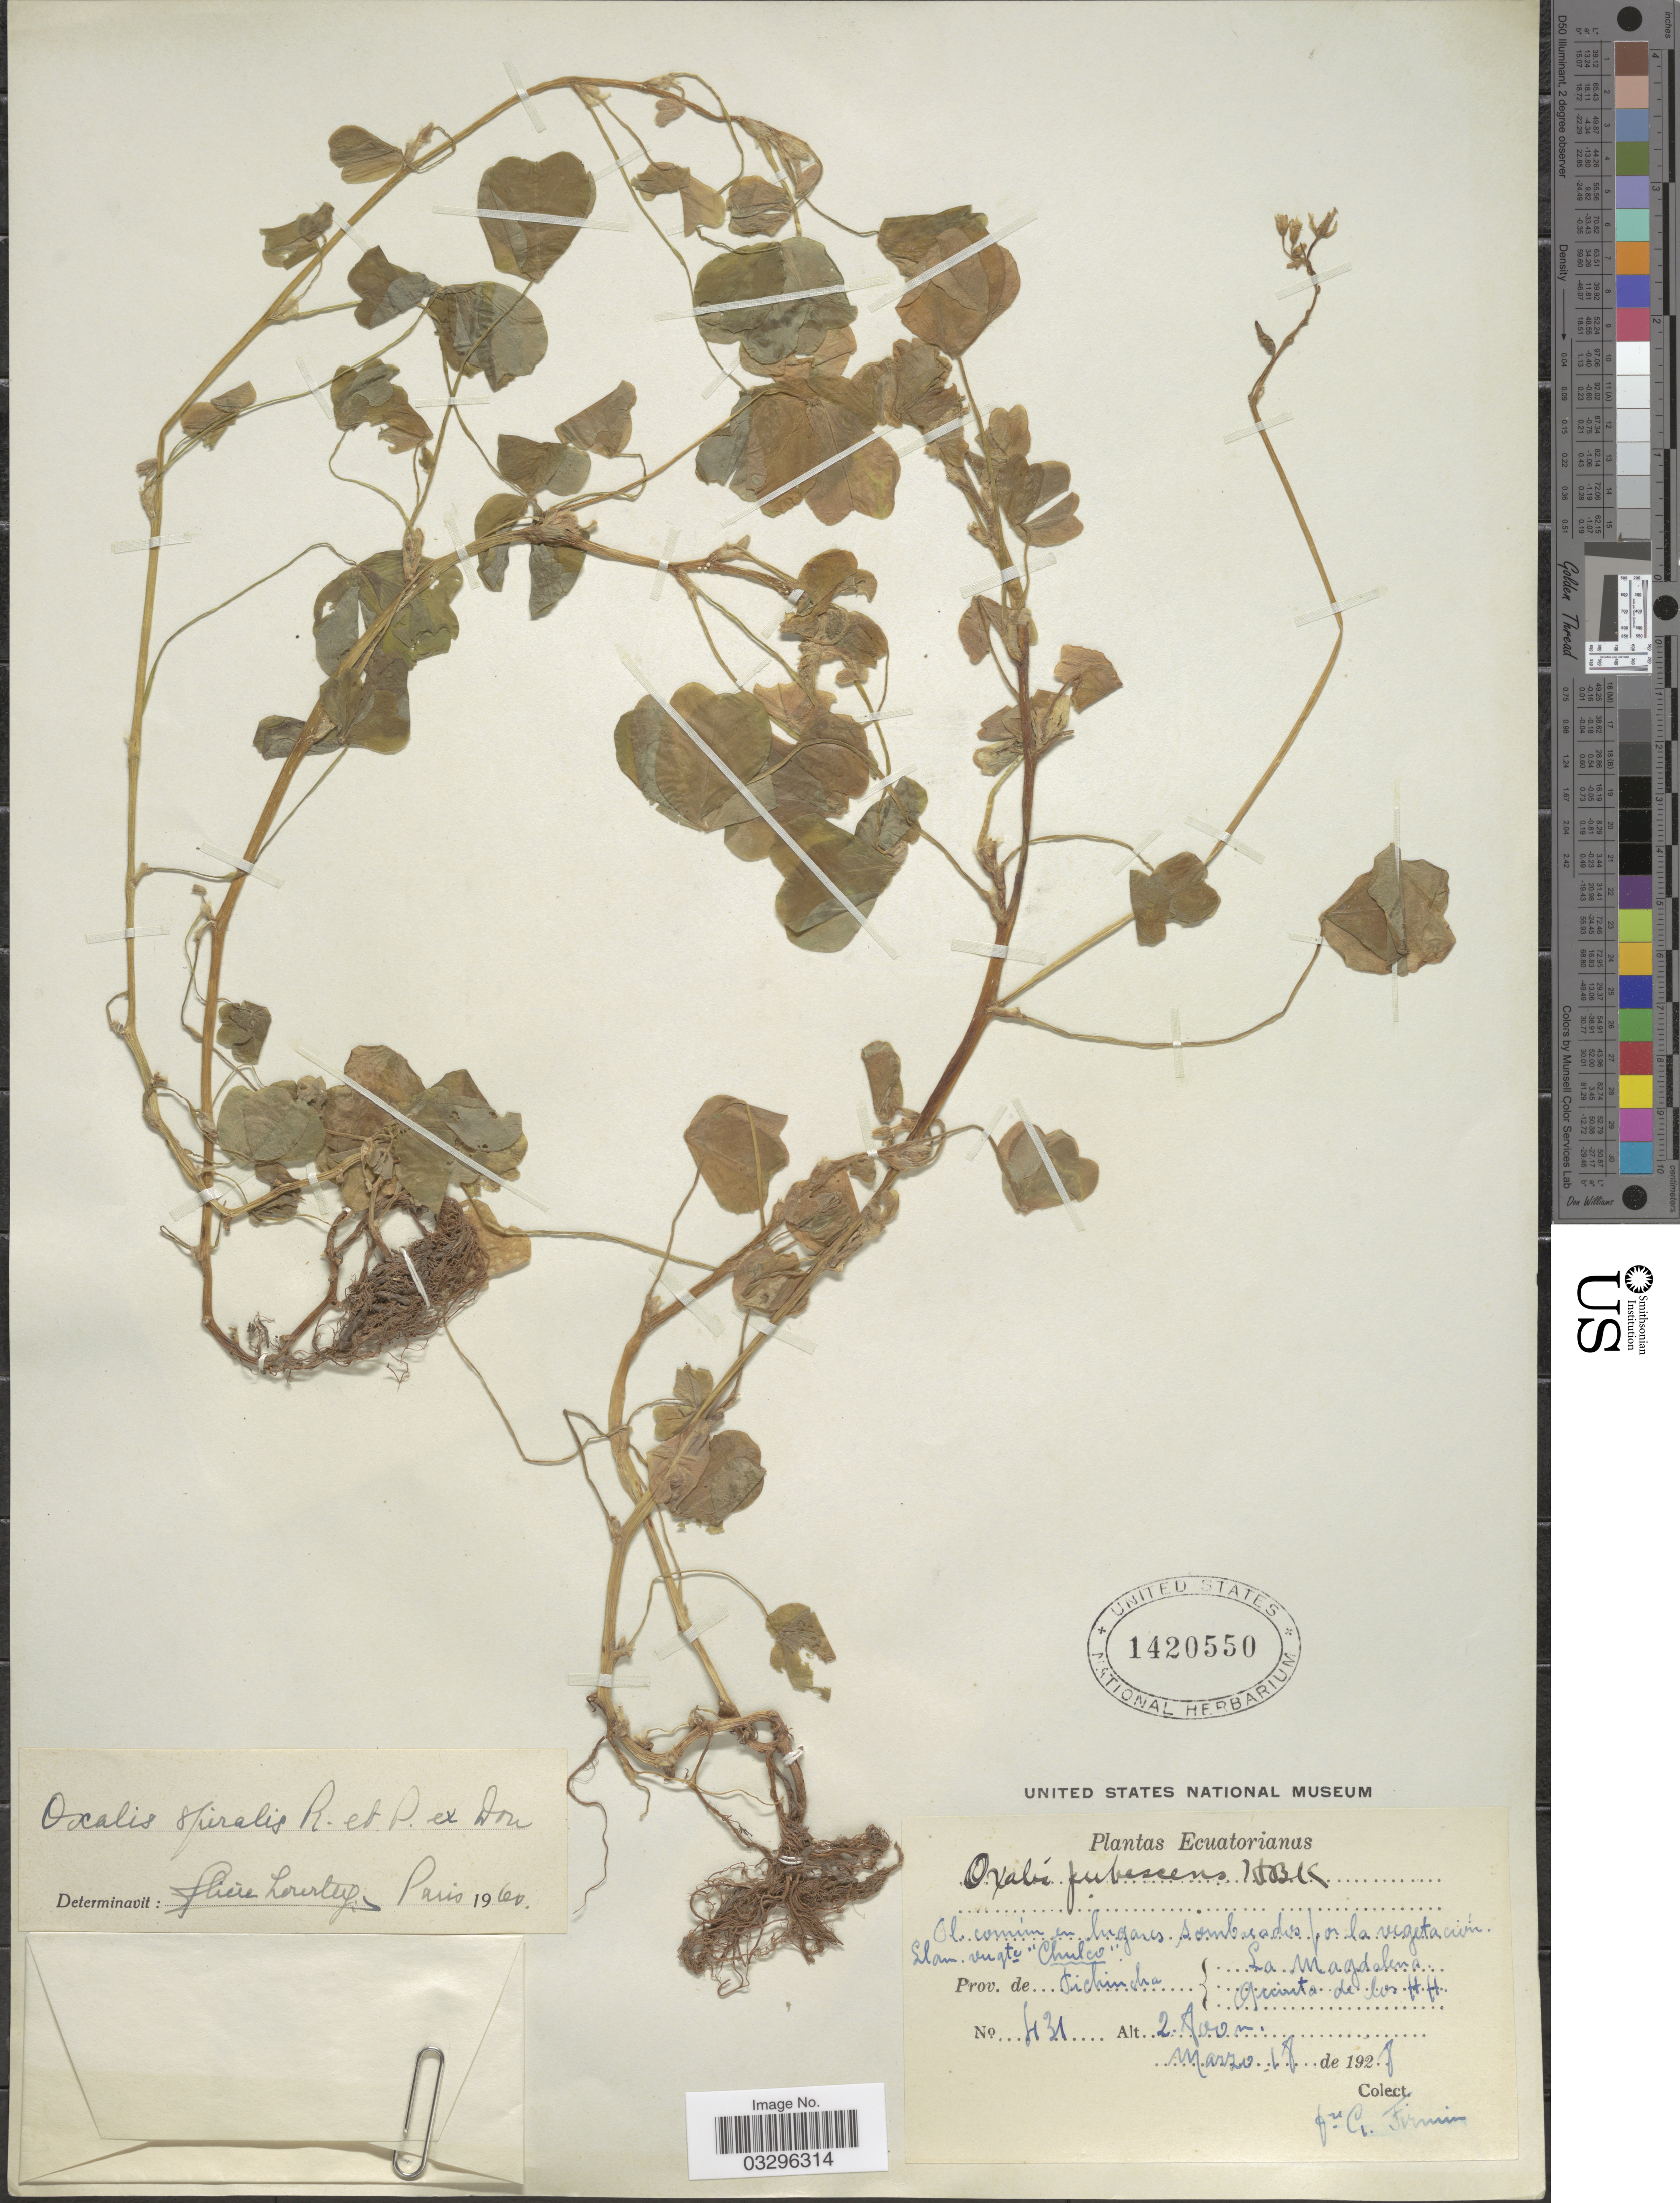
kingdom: Plantae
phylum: Tracheophyta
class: Magnoliopsida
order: Oxalidales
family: Oxalidaceae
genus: Oxalis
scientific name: Oxalis spiralis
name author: Ruiz & Pav. ex G. Don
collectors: F. Firmin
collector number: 431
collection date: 1928-03-18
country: Ecuador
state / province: Pichincha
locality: La Magdalena, Quinta de los H.H.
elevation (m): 2800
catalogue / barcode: US 1420550